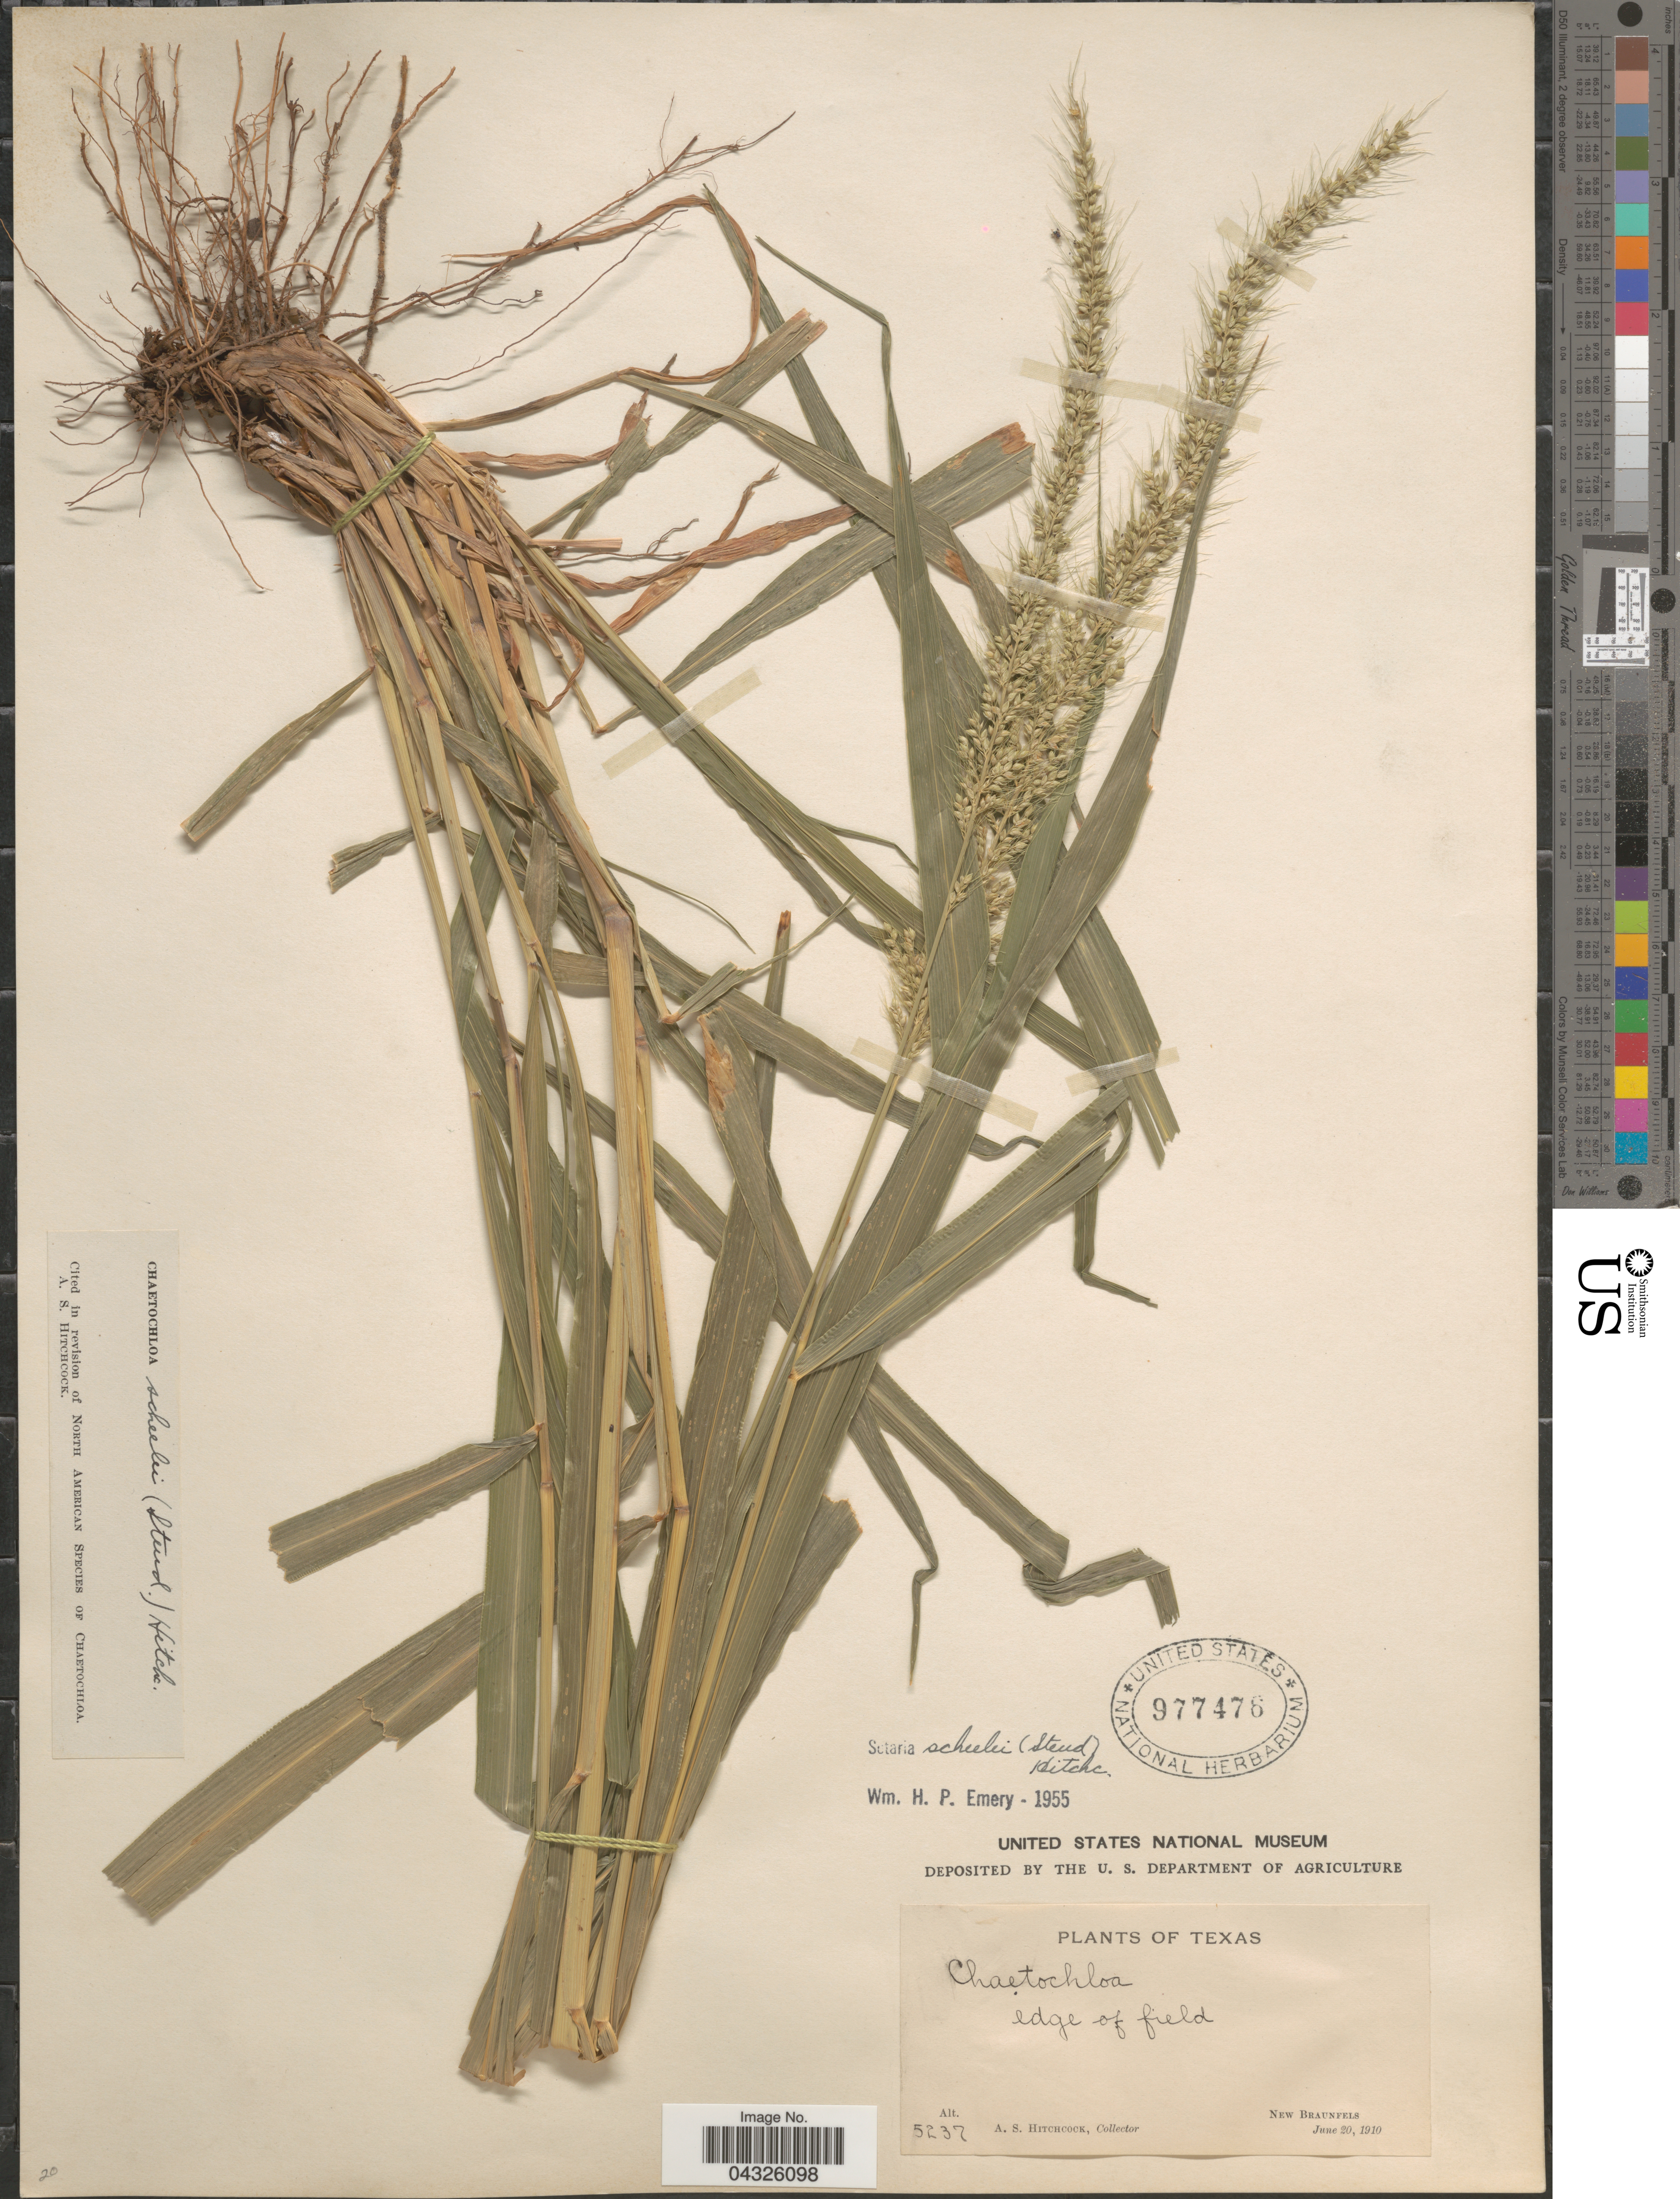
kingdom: Plantae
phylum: Tracheophyta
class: Liliopsida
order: Poales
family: Poaceae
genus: Setaria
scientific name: Setaria scheelei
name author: (Steud.) Hitchc.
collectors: A. S. Hitchcock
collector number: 5237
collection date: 1910-06-20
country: United States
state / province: Texas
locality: New Braunfels.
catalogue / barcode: US 977476